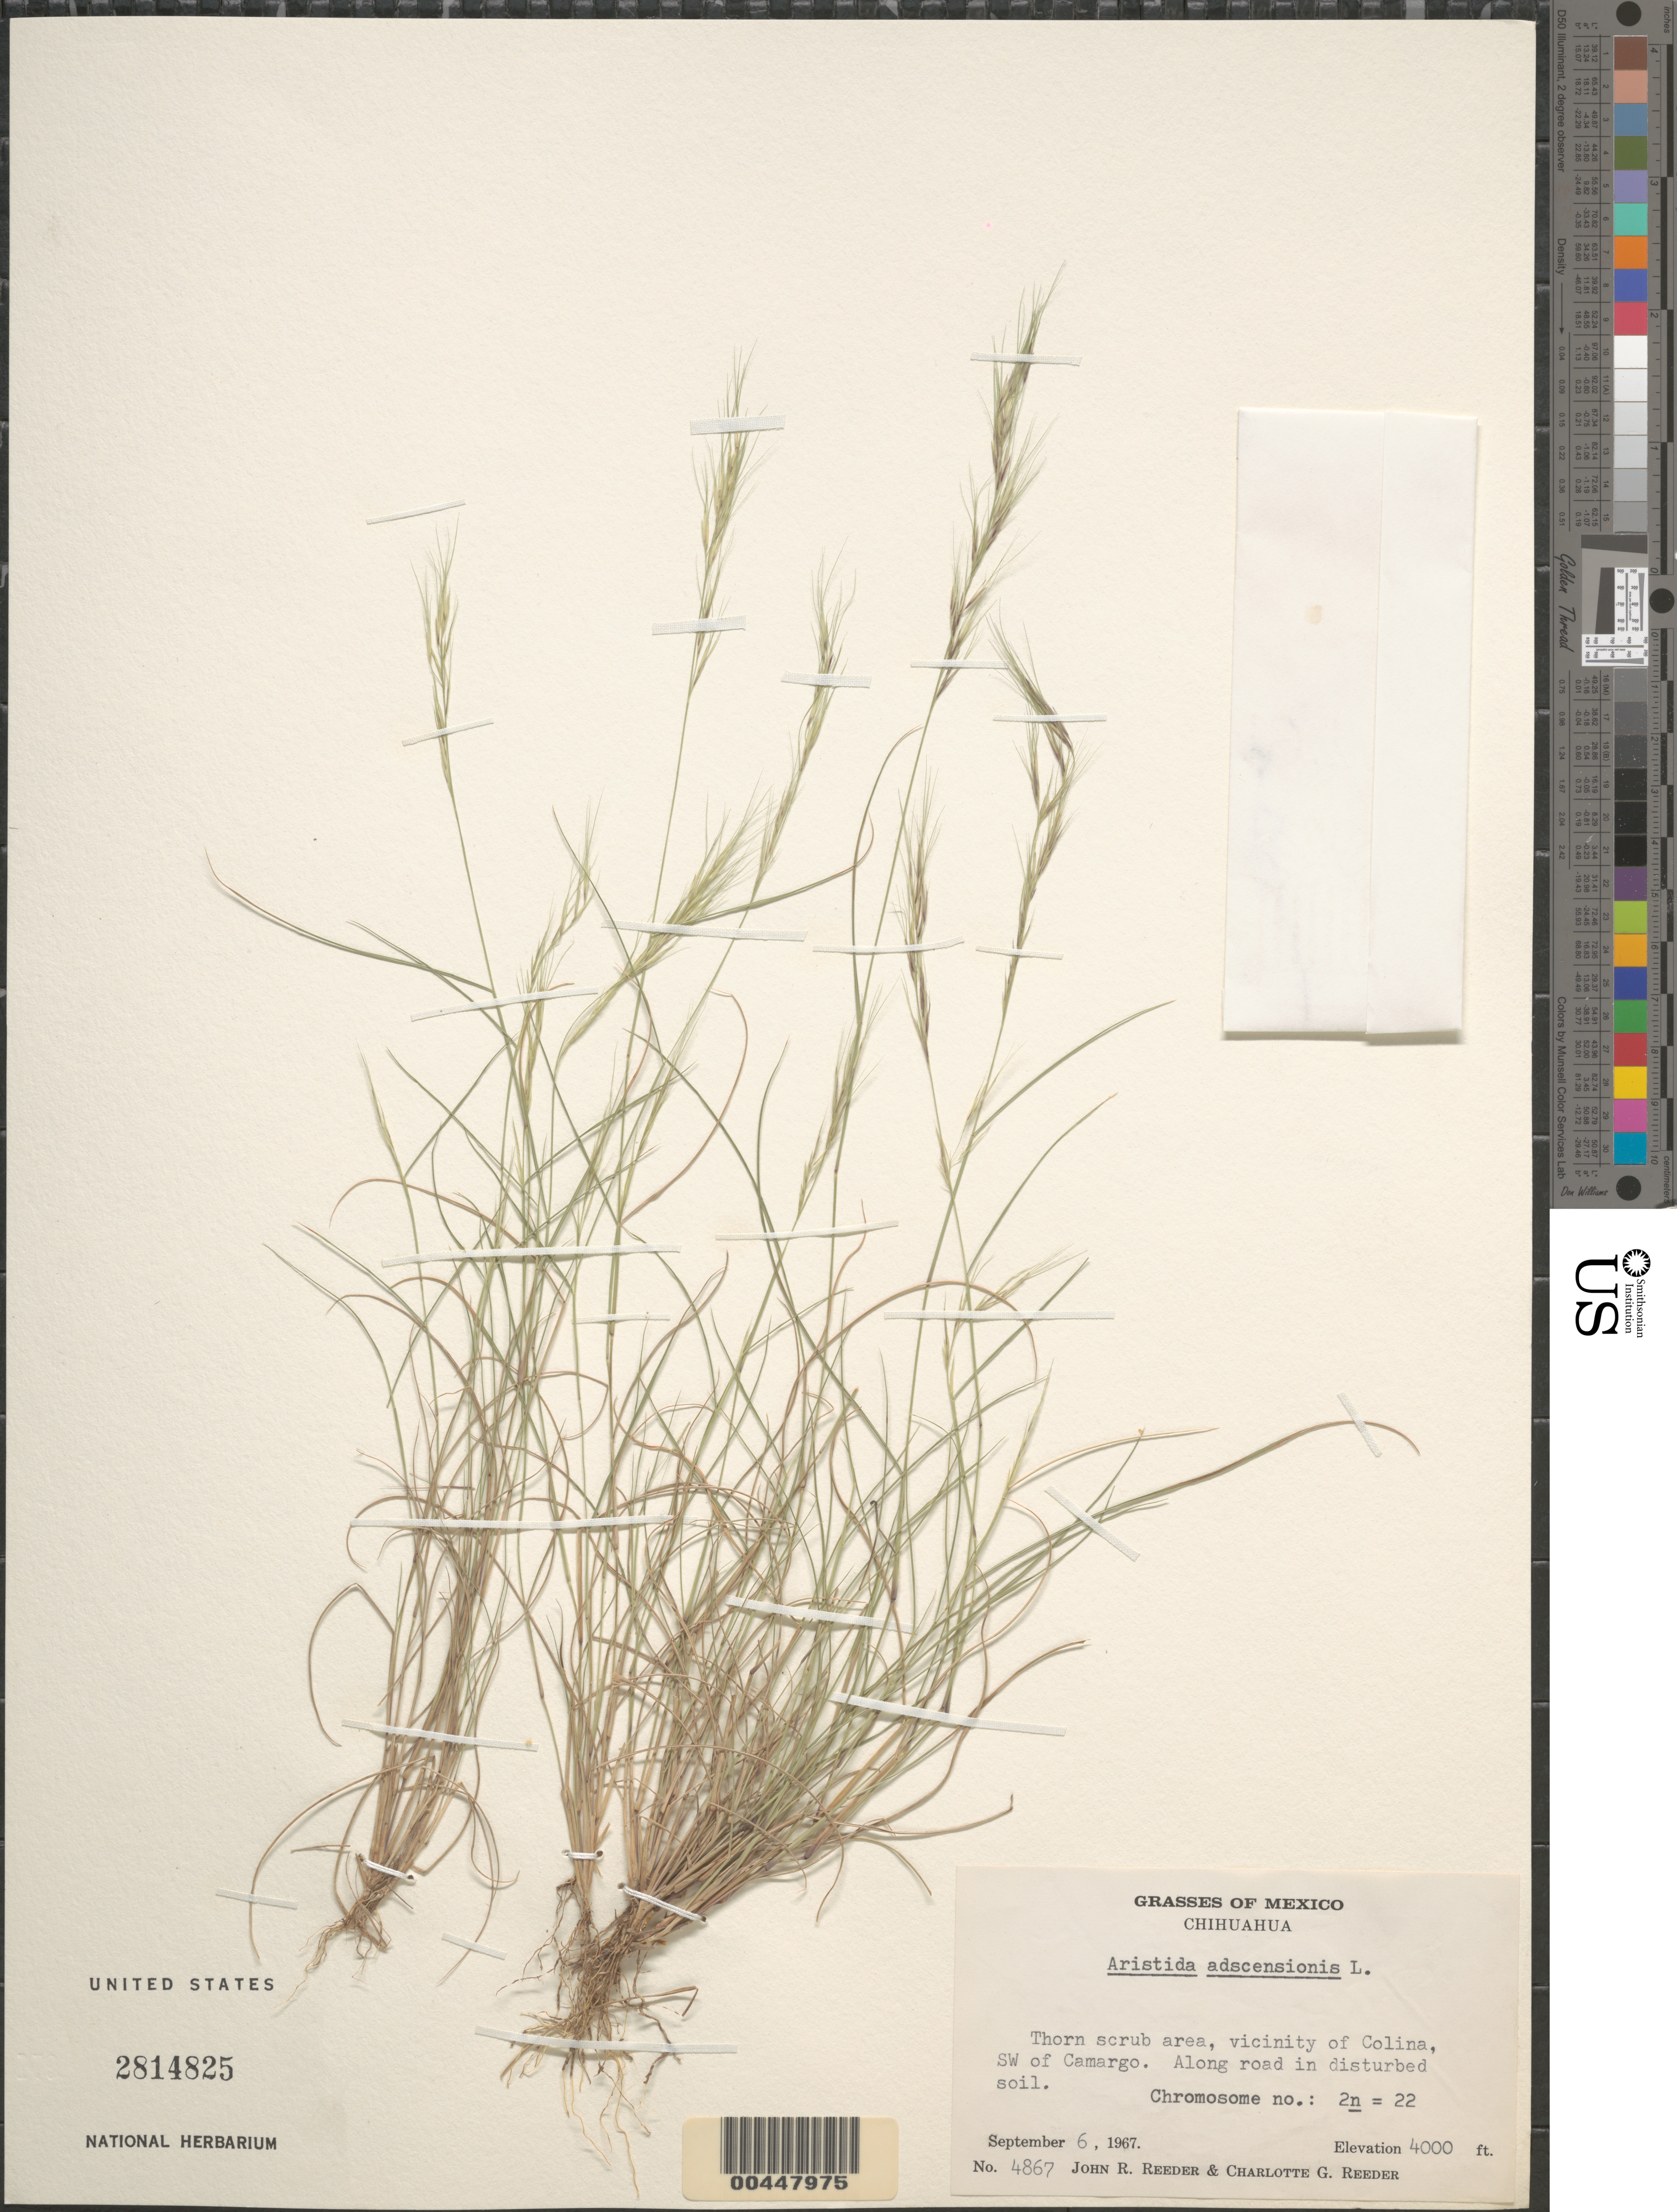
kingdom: Plantae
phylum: Tracheophyta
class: Liliopsida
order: Poales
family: Poaceae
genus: Aristida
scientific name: Aristida adscensionis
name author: L.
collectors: J. R. Reeder & C. G. Reeder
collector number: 4867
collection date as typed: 6 Sep 1967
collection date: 1967-09-06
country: Mexico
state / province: Chihuahua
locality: Vicinity of Colina, SW of Camargo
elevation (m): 1219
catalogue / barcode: US 2814825